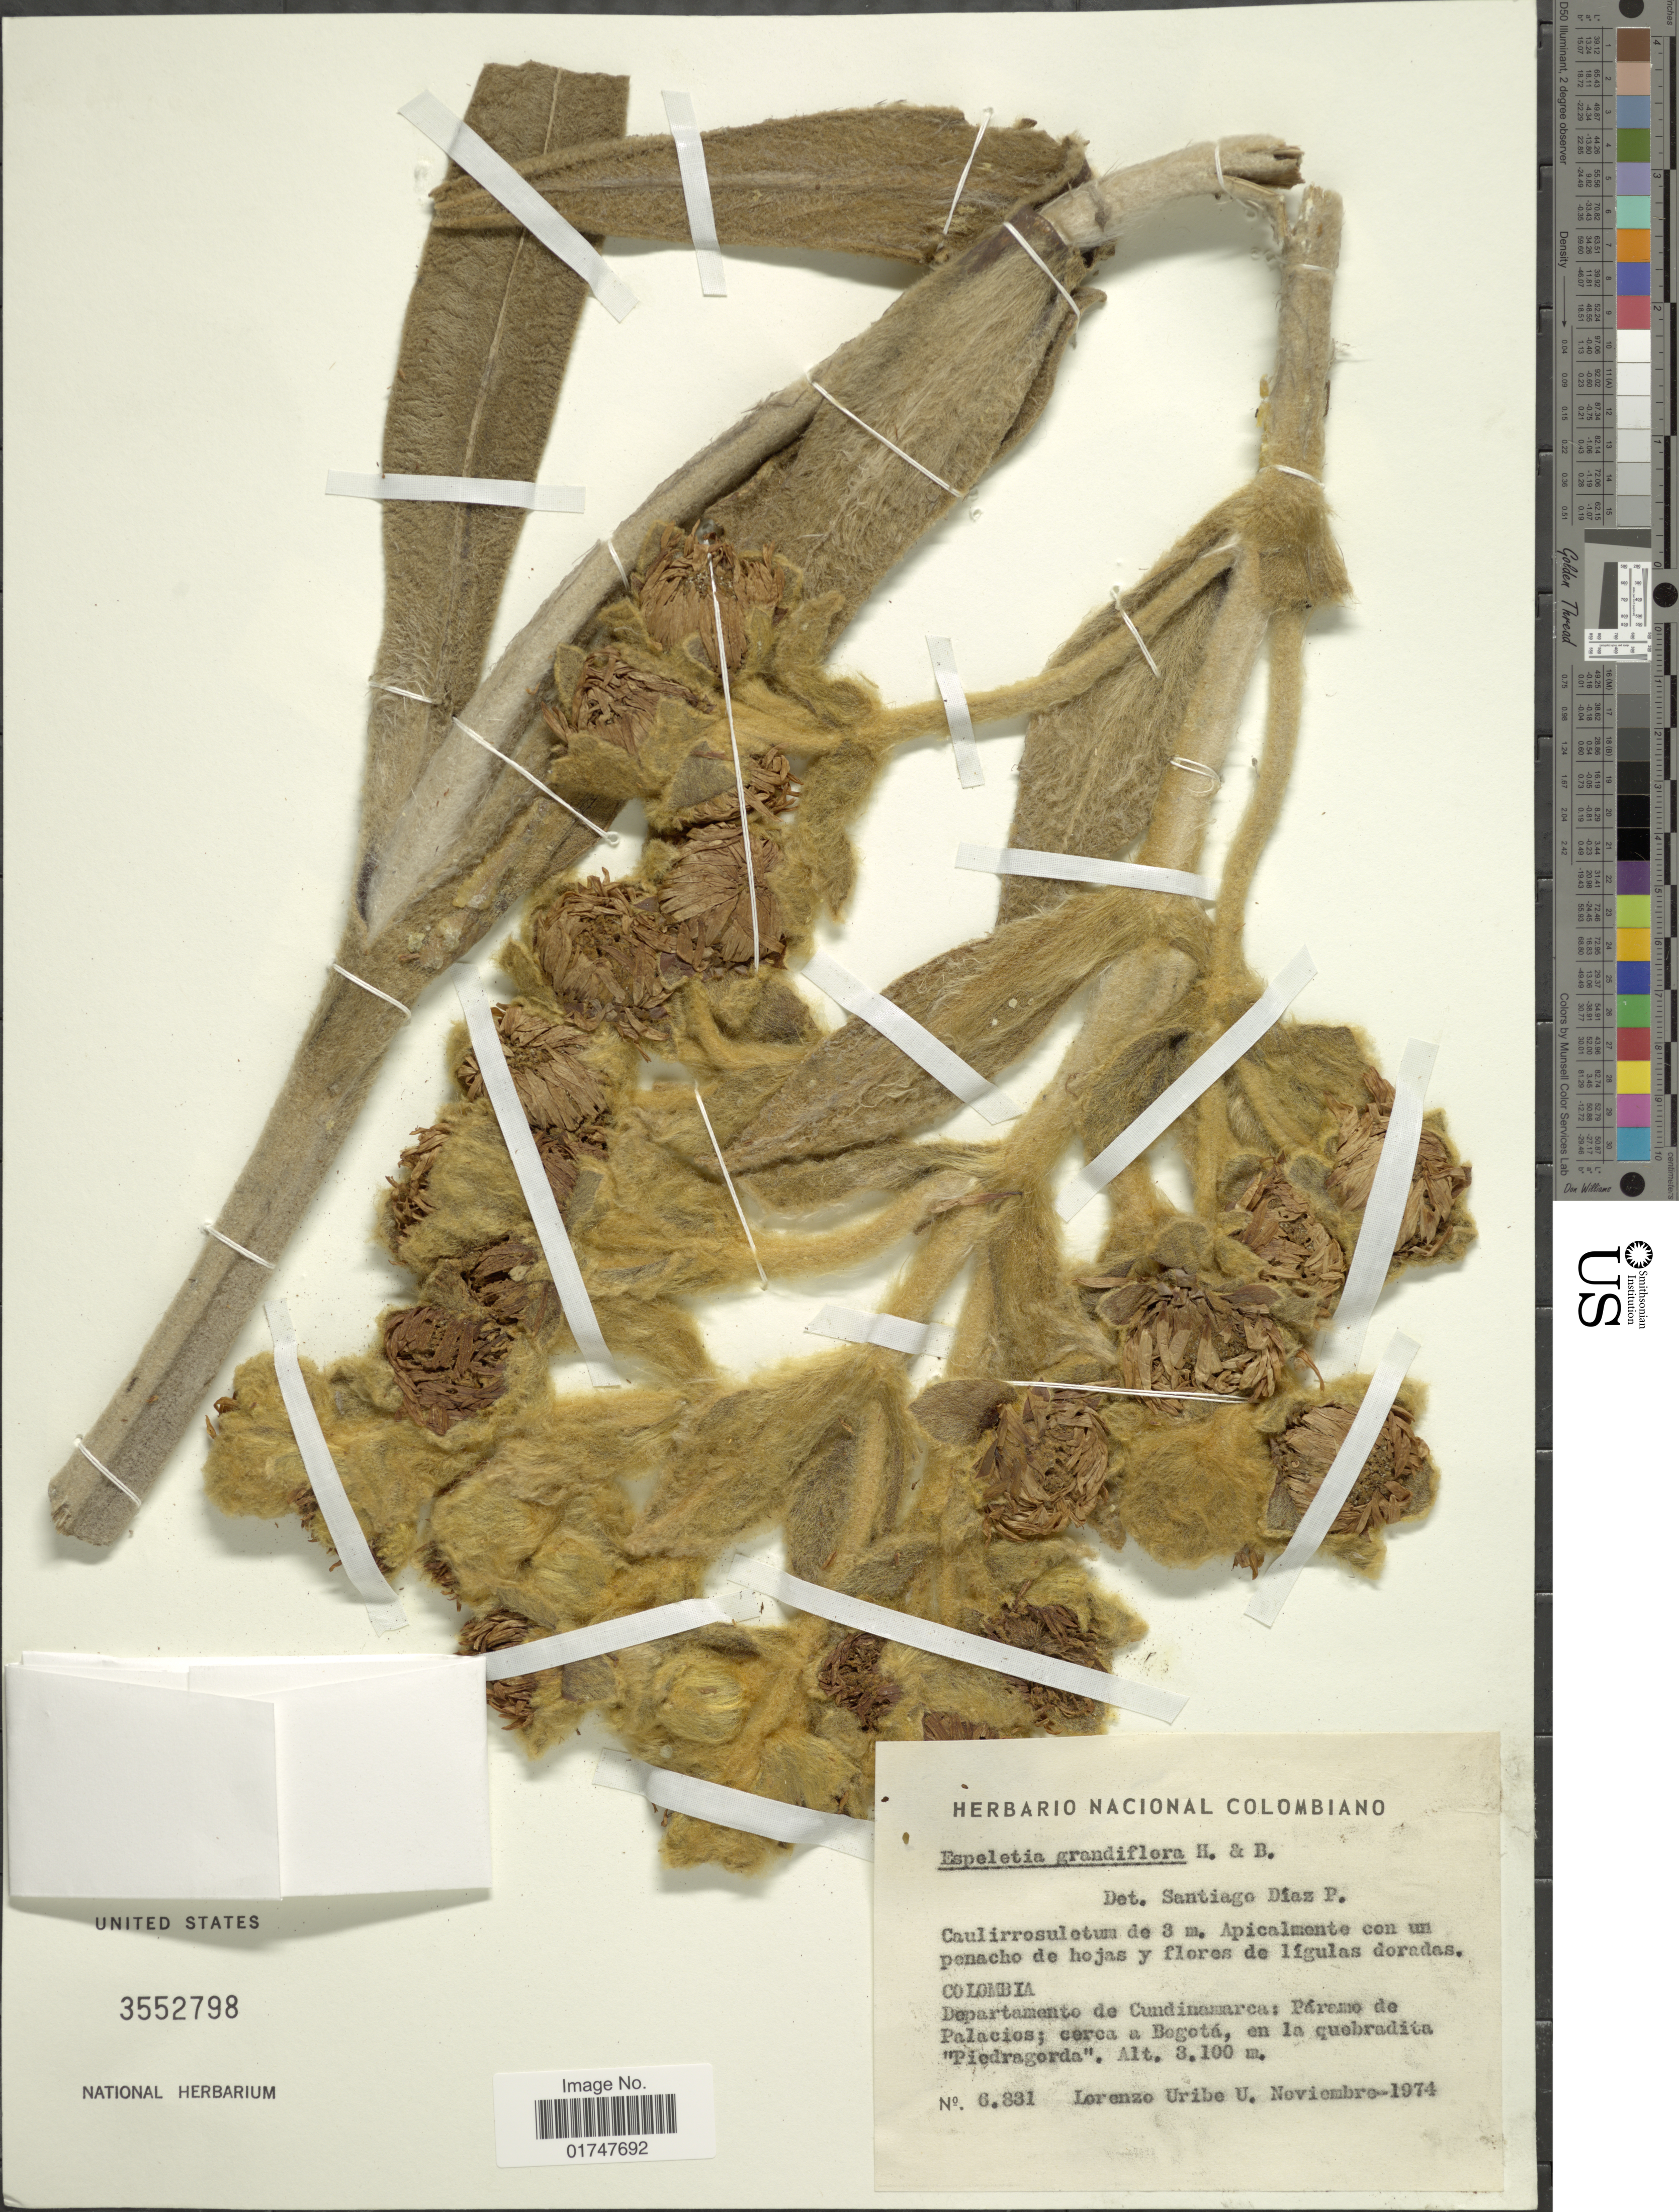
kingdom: Plantae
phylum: Tracheophyta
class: Magnoliopsida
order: Asterales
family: Asteraceae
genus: Espeletia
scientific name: Espeletia grandiflora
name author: Humb. & Bonpl.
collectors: L. Uribe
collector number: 6831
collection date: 1974-11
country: Colombia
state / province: Cundinamarca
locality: Páramo de Palacios; cerca a Bogotá, en la quebradita "Piedragorda"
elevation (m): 3100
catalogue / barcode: US 3552798